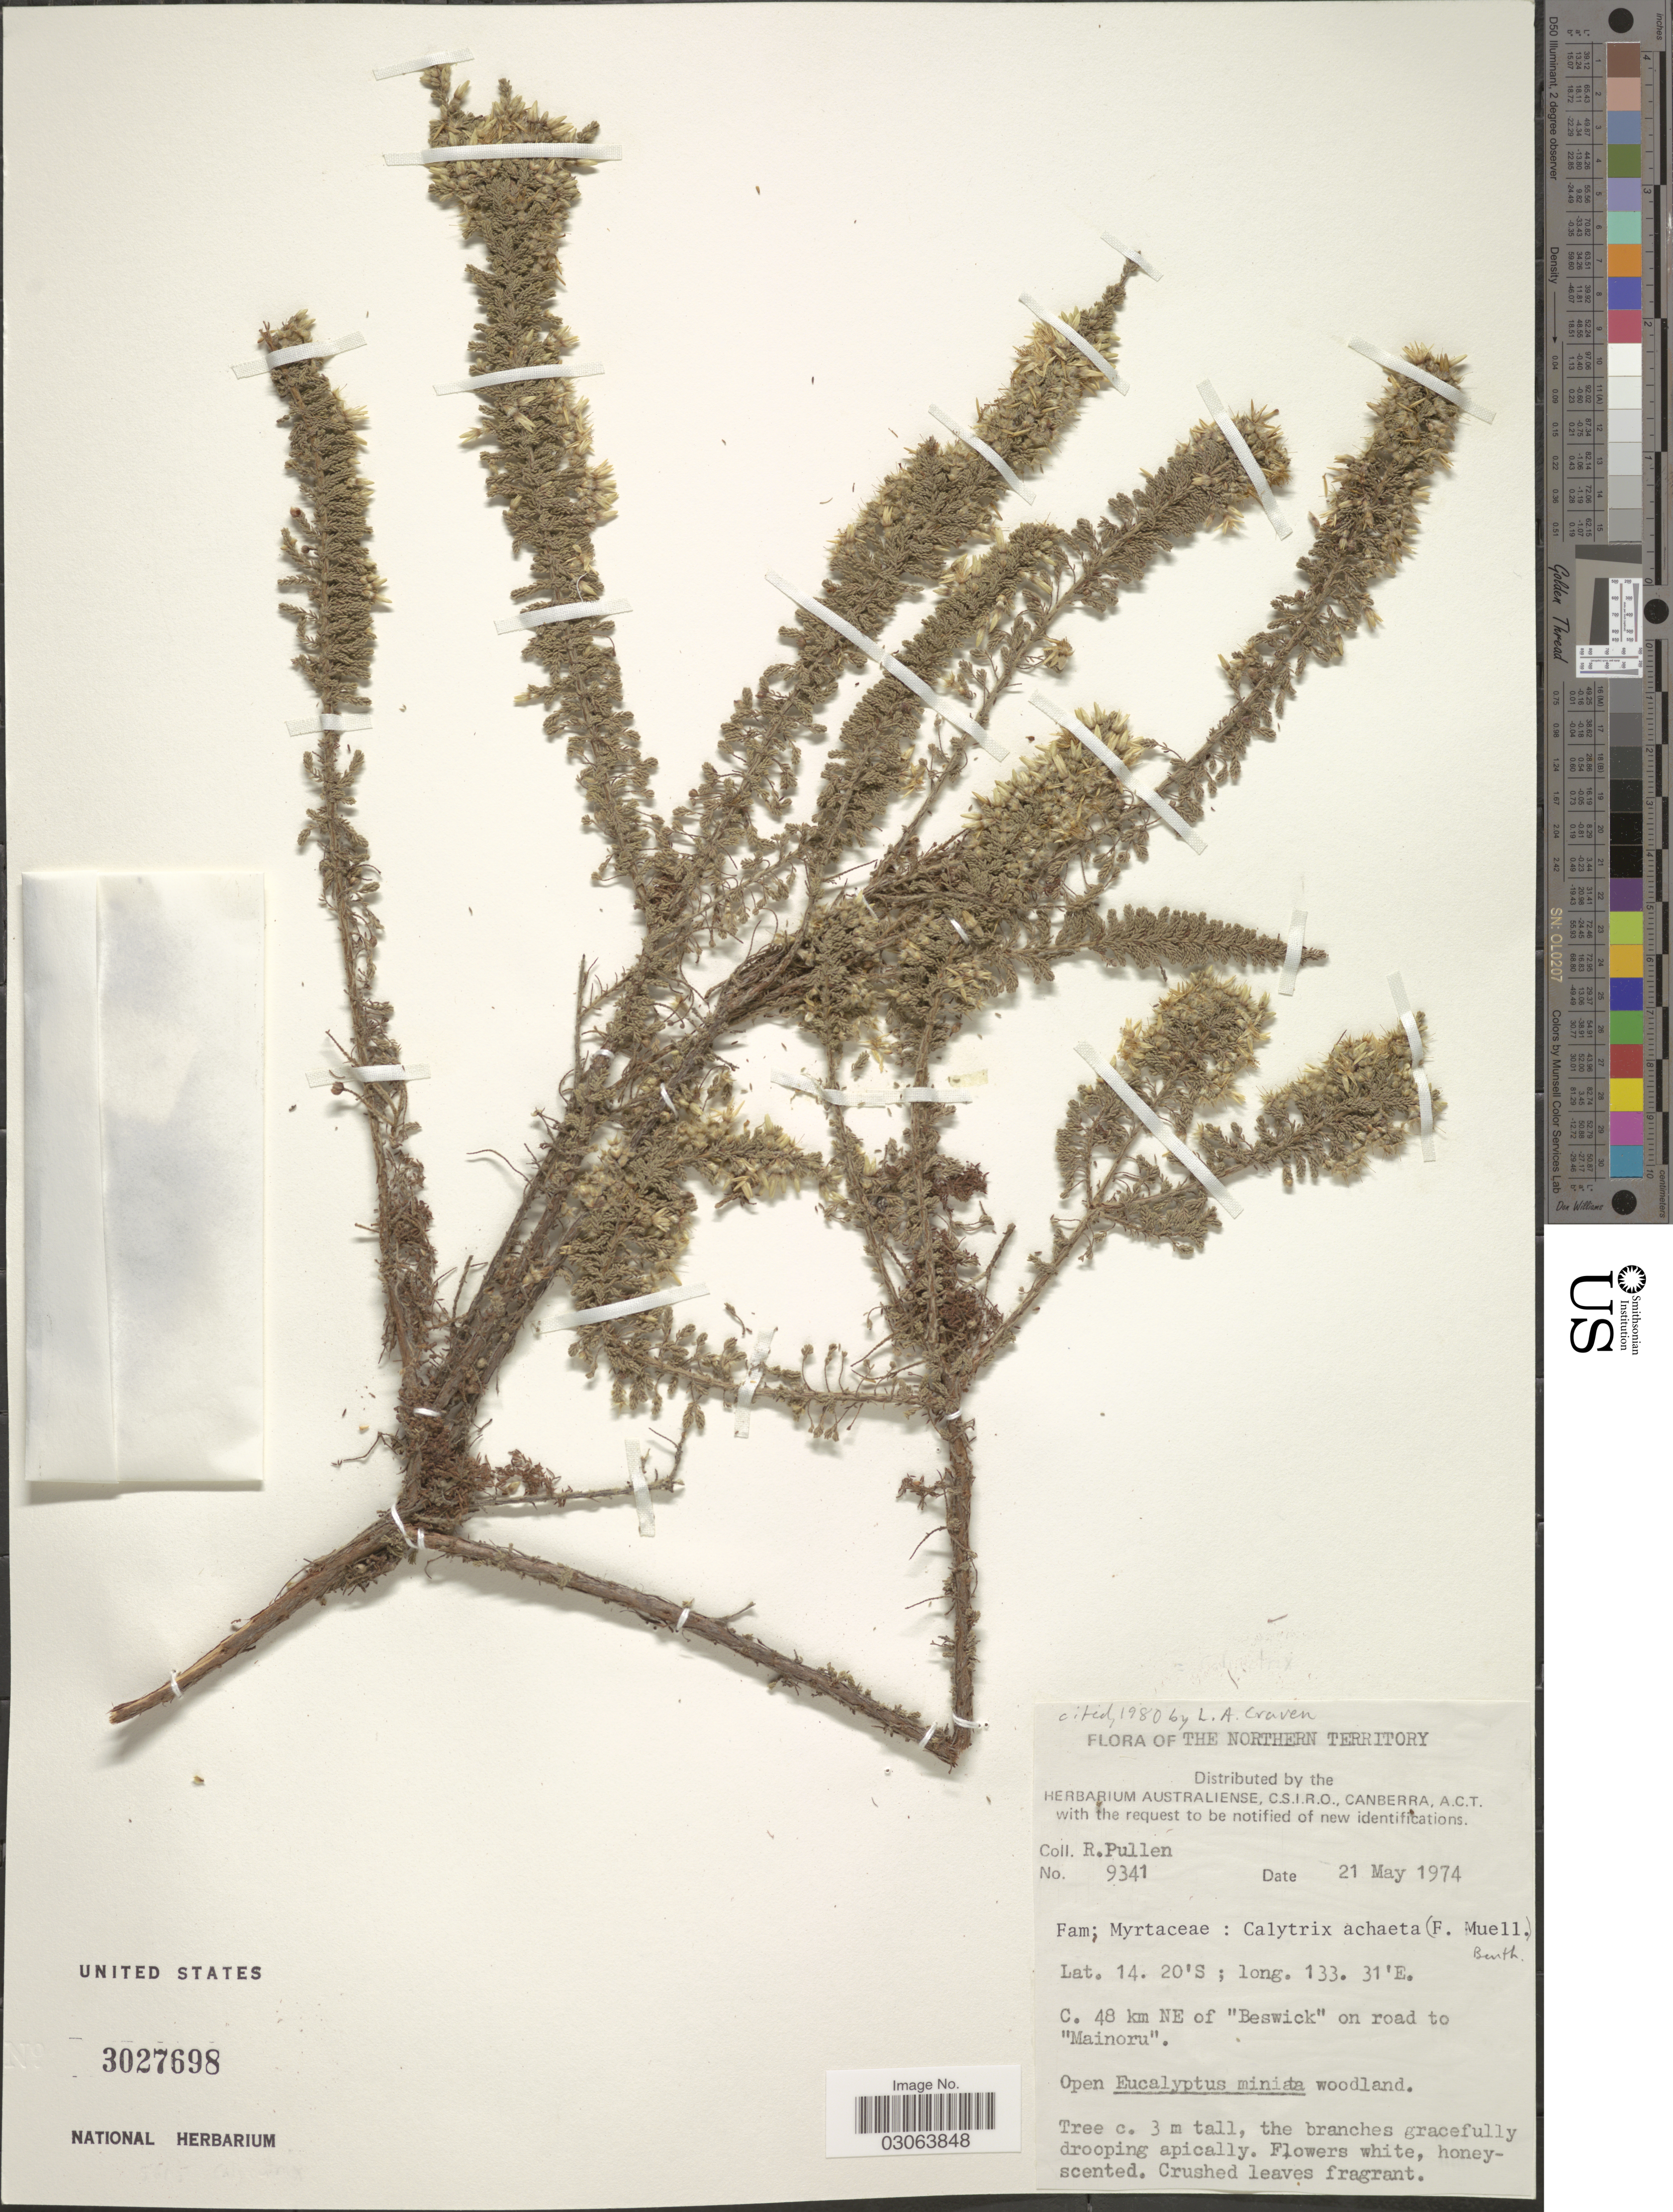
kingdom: Plantae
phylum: Tracheophyta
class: Magnoliopsida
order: Myrtales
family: Myrtaceae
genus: Calytrix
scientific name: Calytrix achaeta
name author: (F. Muell.) Benth.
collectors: R. Pullen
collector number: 9341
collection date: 1974-05-21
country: Australia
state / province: Northern Territory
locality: C. 48 km NE of "Beswick" on road to "Mainoru".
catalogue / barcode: US 3027698